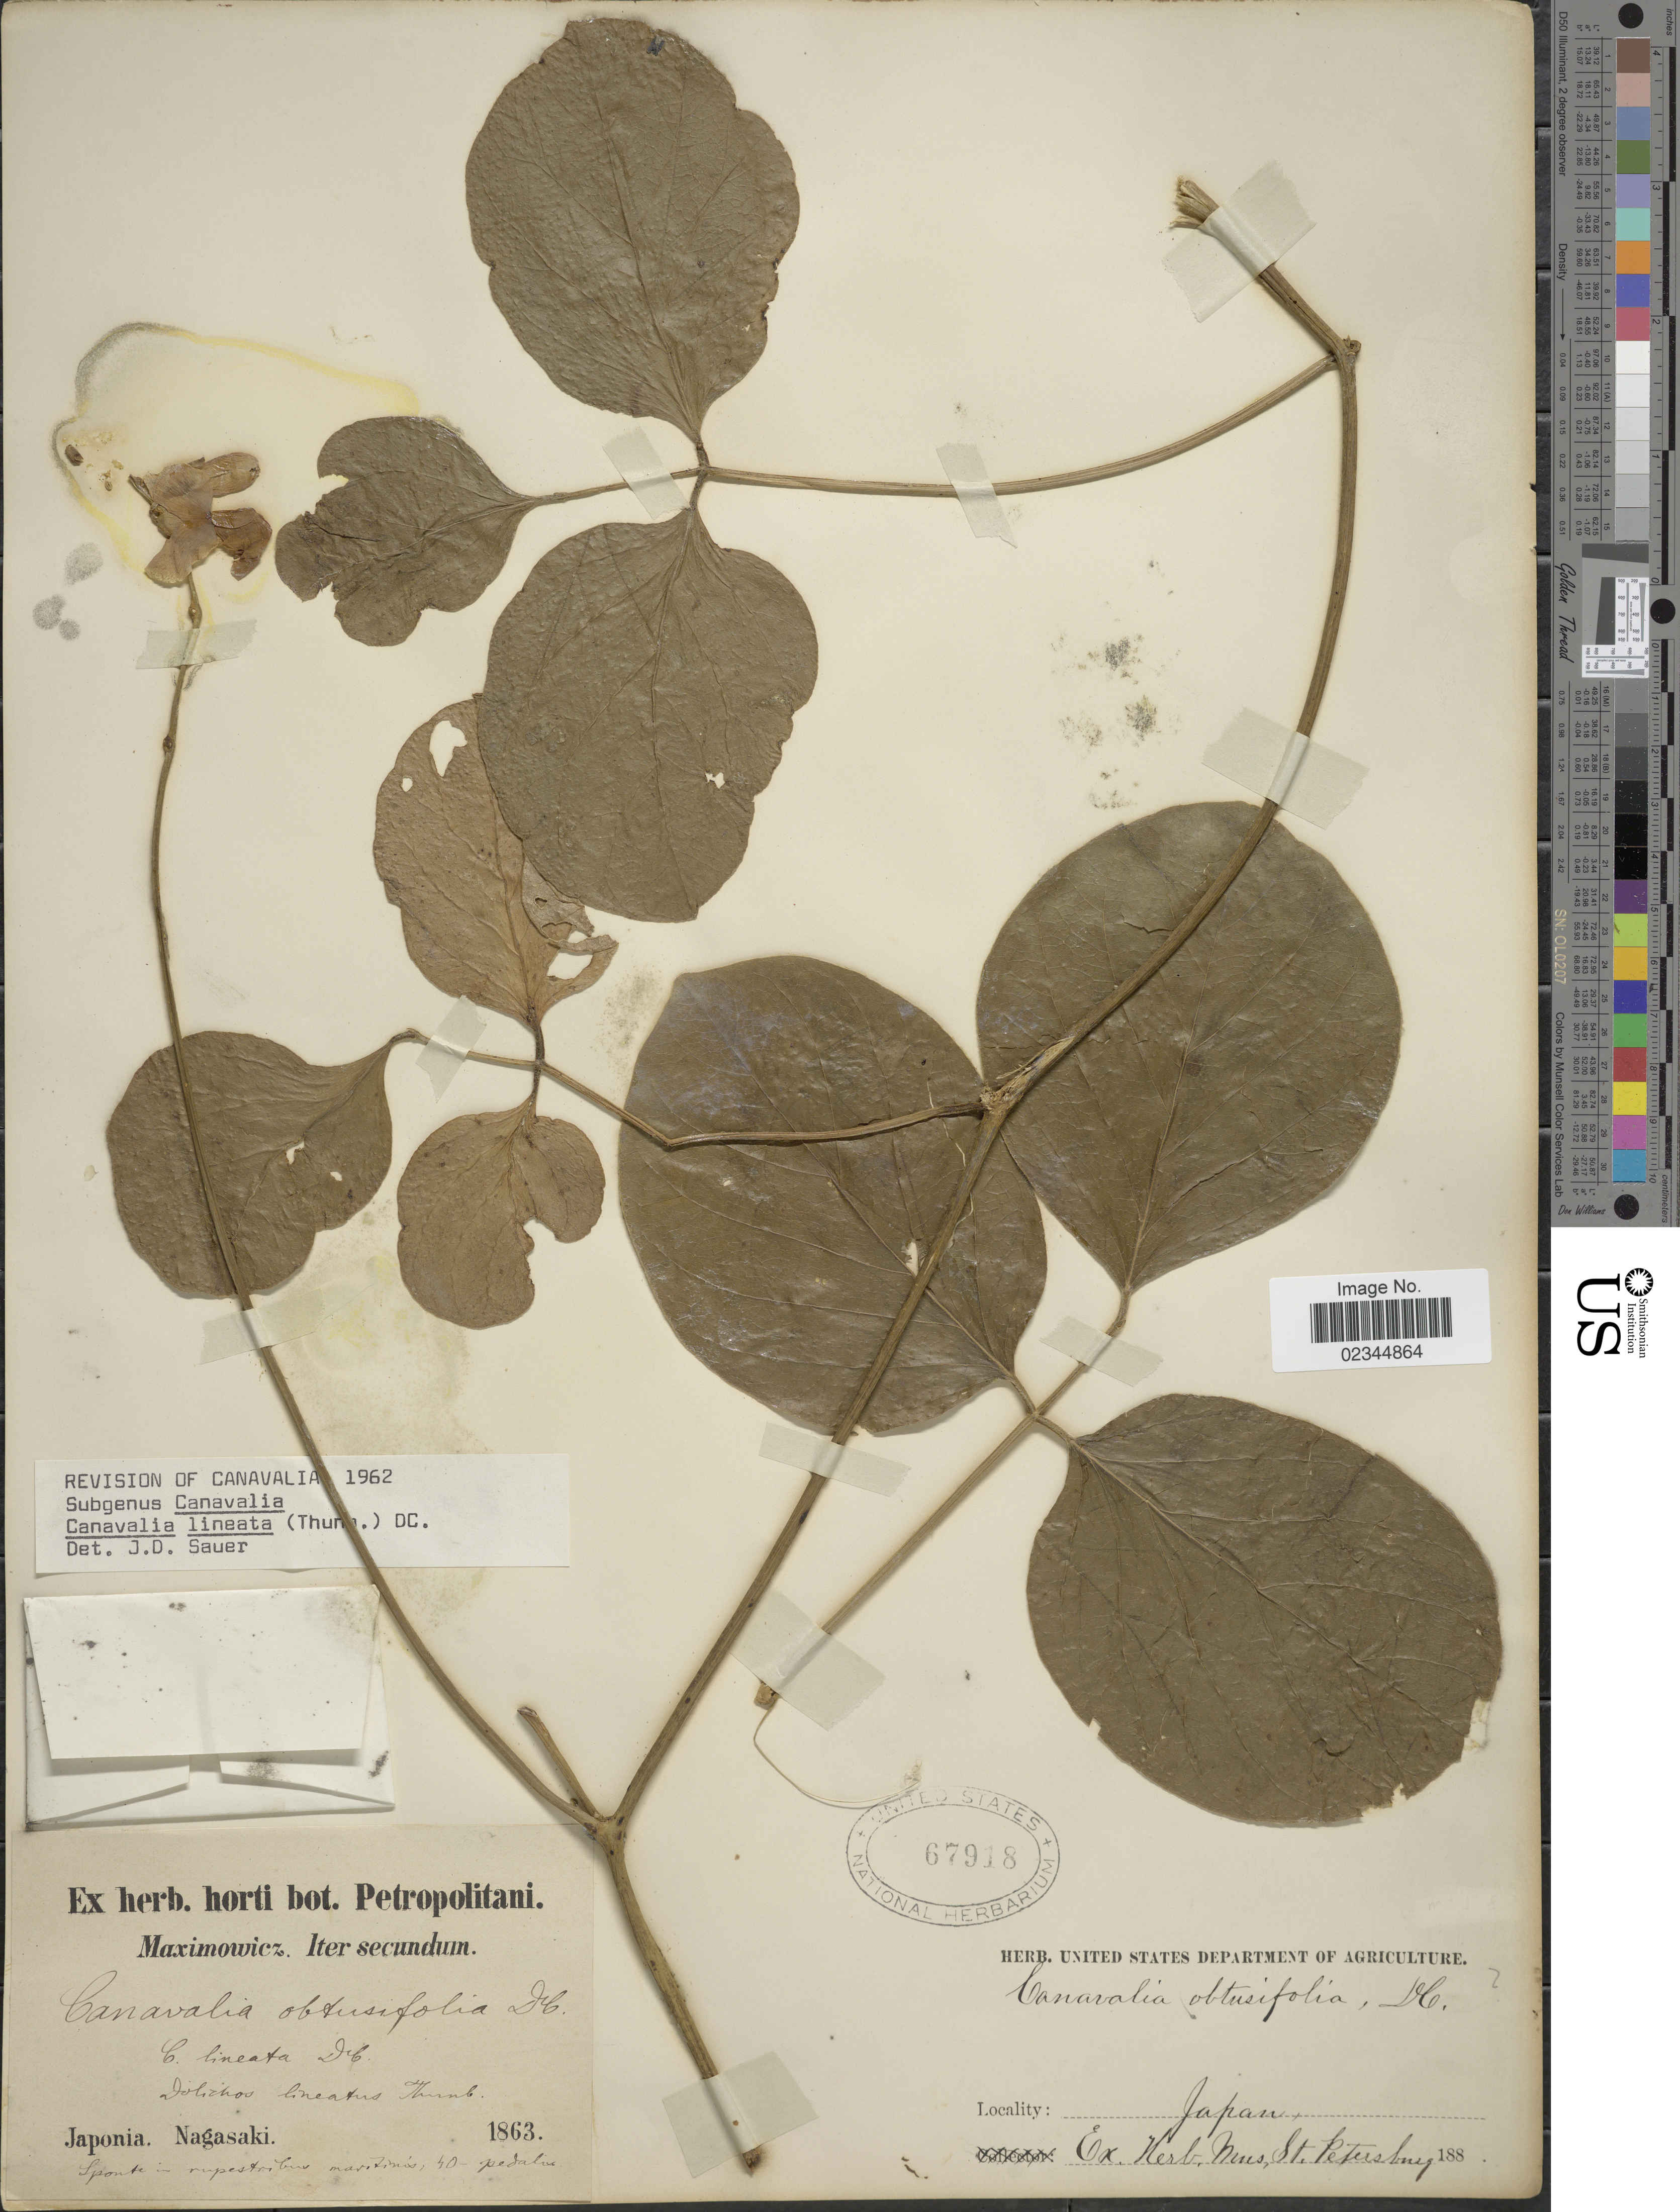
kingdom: Plantae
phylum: Tracheophyta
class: Magnoliopsida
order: Fabales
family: Fabaceae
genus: Canavalia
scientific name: Canavalia lineata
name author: (Thunb.) DC.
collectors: -. Maximowicz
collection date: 1863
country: Japan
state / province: Nagasaki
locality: Japonia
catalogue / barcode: US 67918